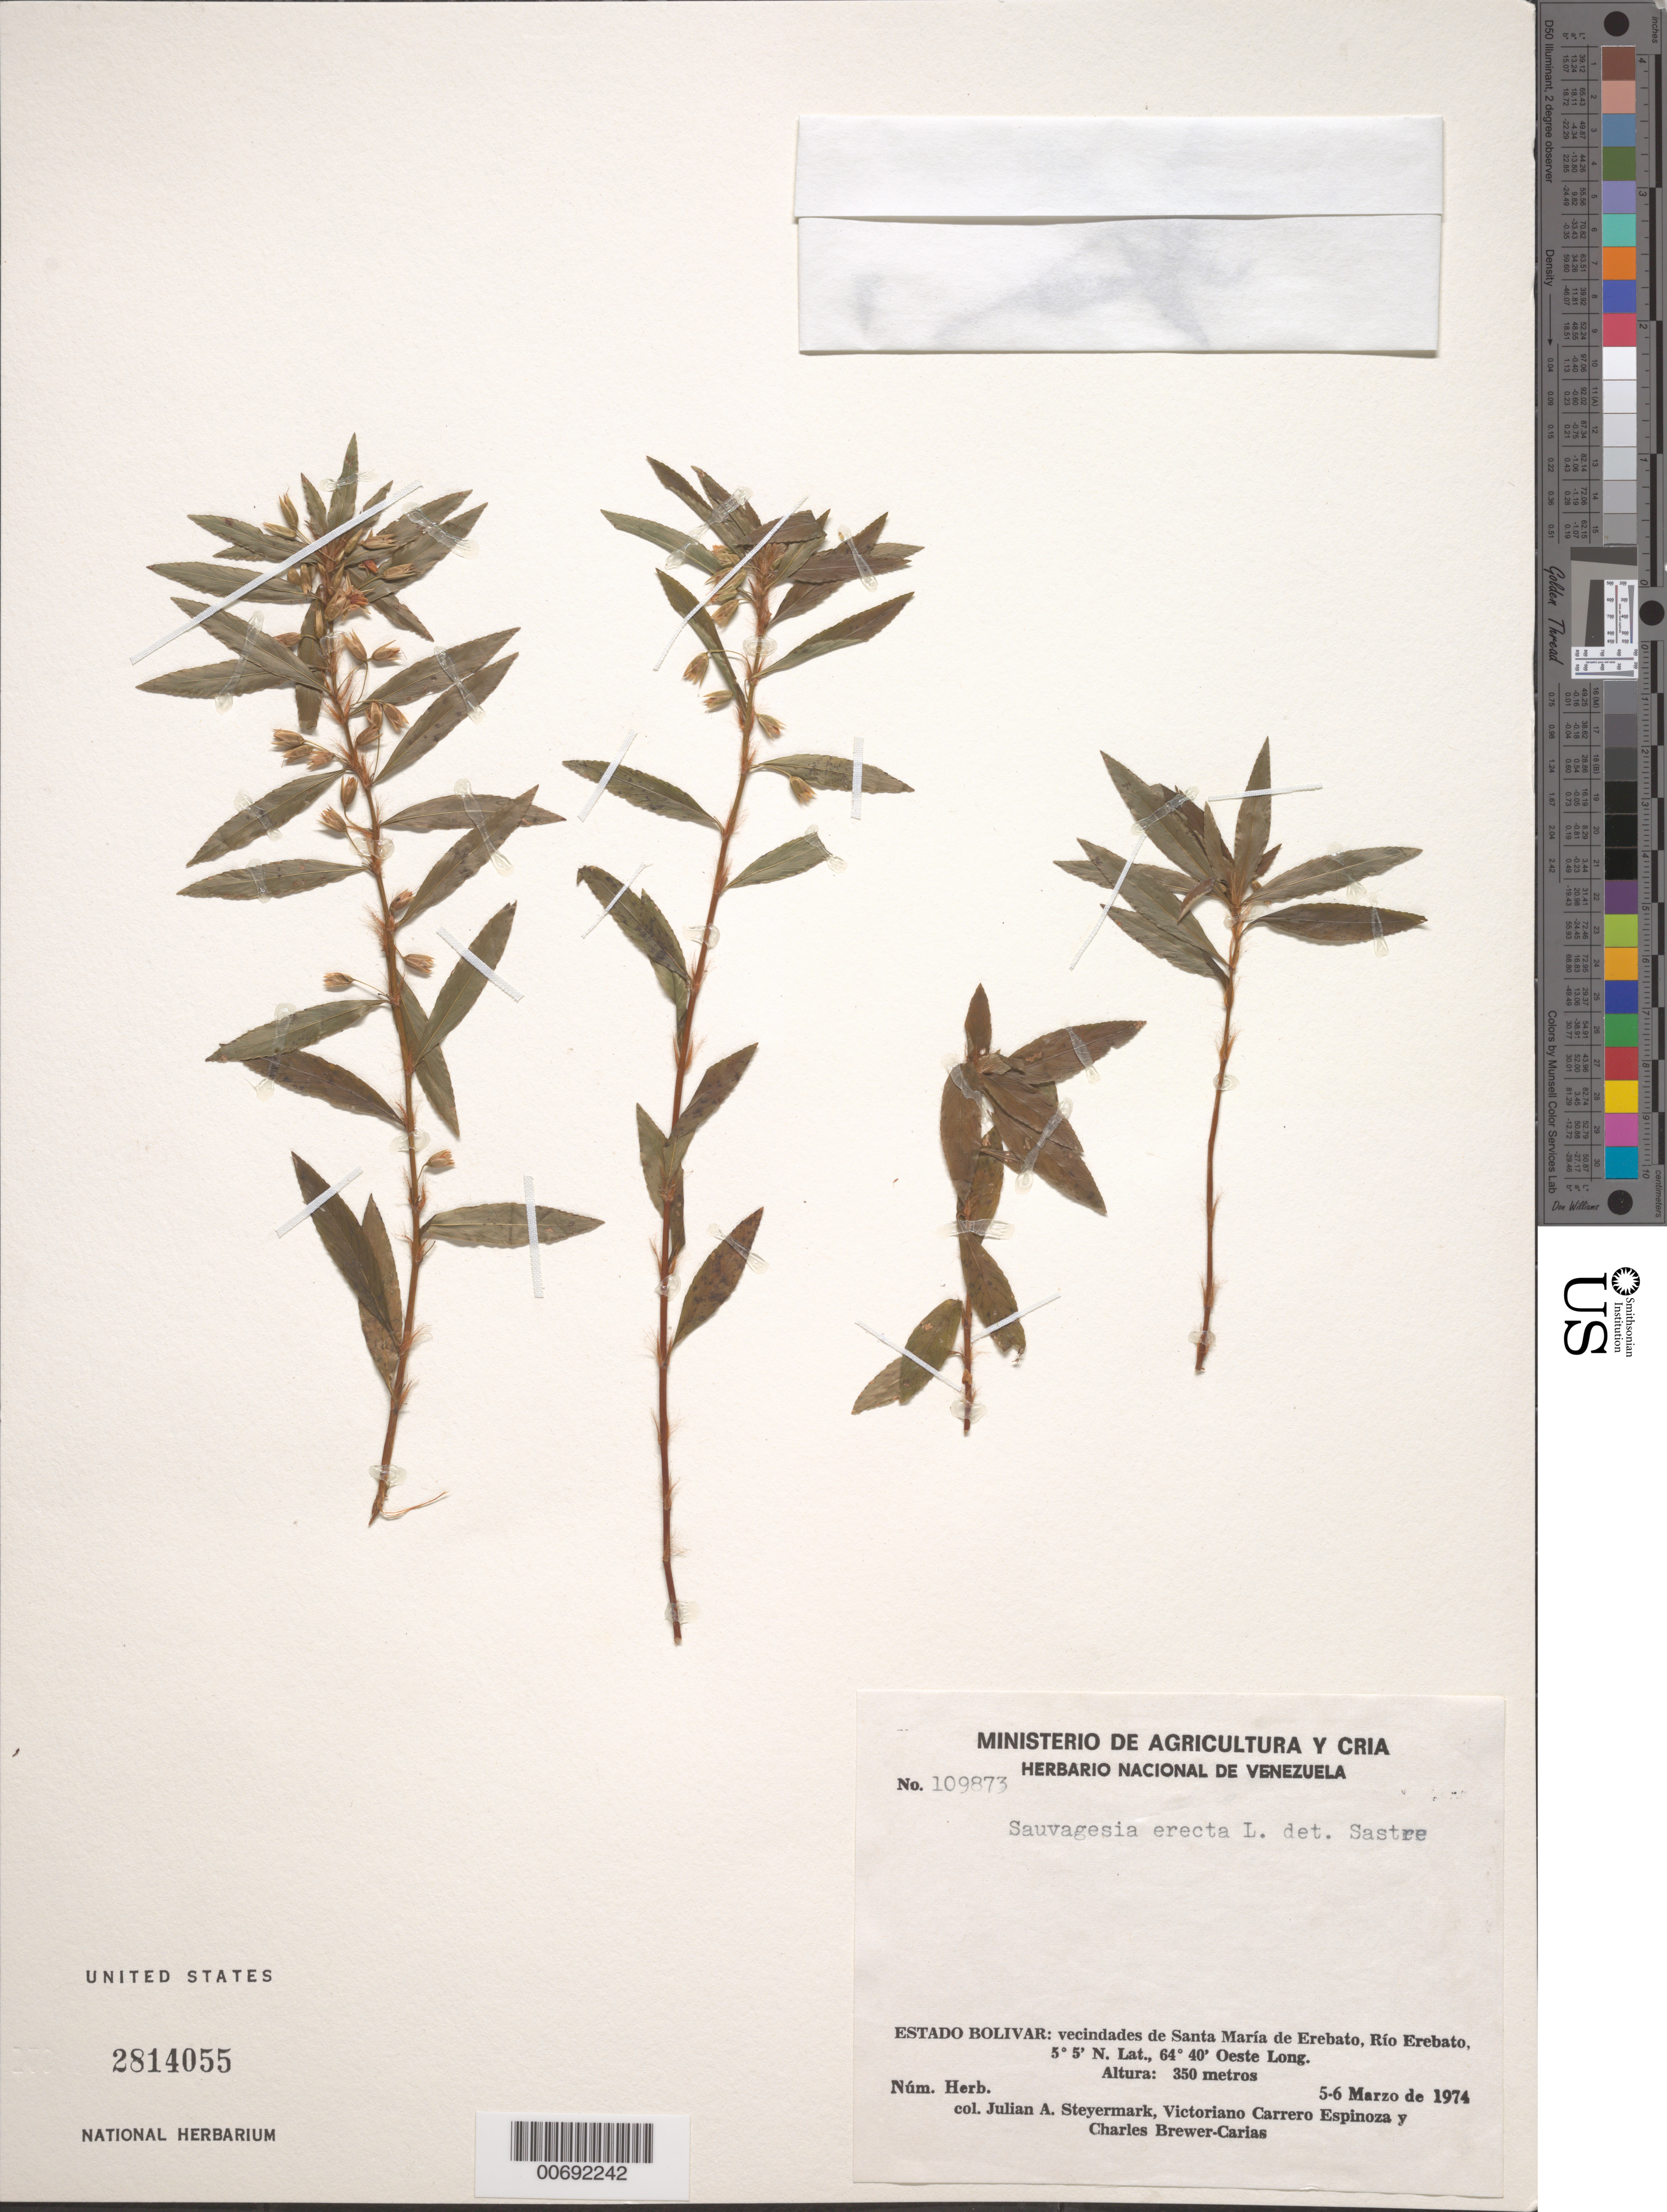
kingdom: Plantae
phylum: Tracheophyta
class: Magnoliopsida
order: Malpighiales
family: Ochnaceae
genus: Sauvagesia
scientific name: Sauvagesia erecta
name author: L.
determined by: Sastre, C. H. L.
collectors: J. Steyermark, V. Carreño E. & C. Brewer-Carias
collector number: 109873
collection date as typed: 5-Mar-74 to 6-Mar-74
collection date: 1974-03-05/1974-03-06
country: Venezuela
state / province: Bolívar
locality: Santa Maria de Erebato, Río Erebato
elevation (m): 350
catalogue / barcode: US 2814055